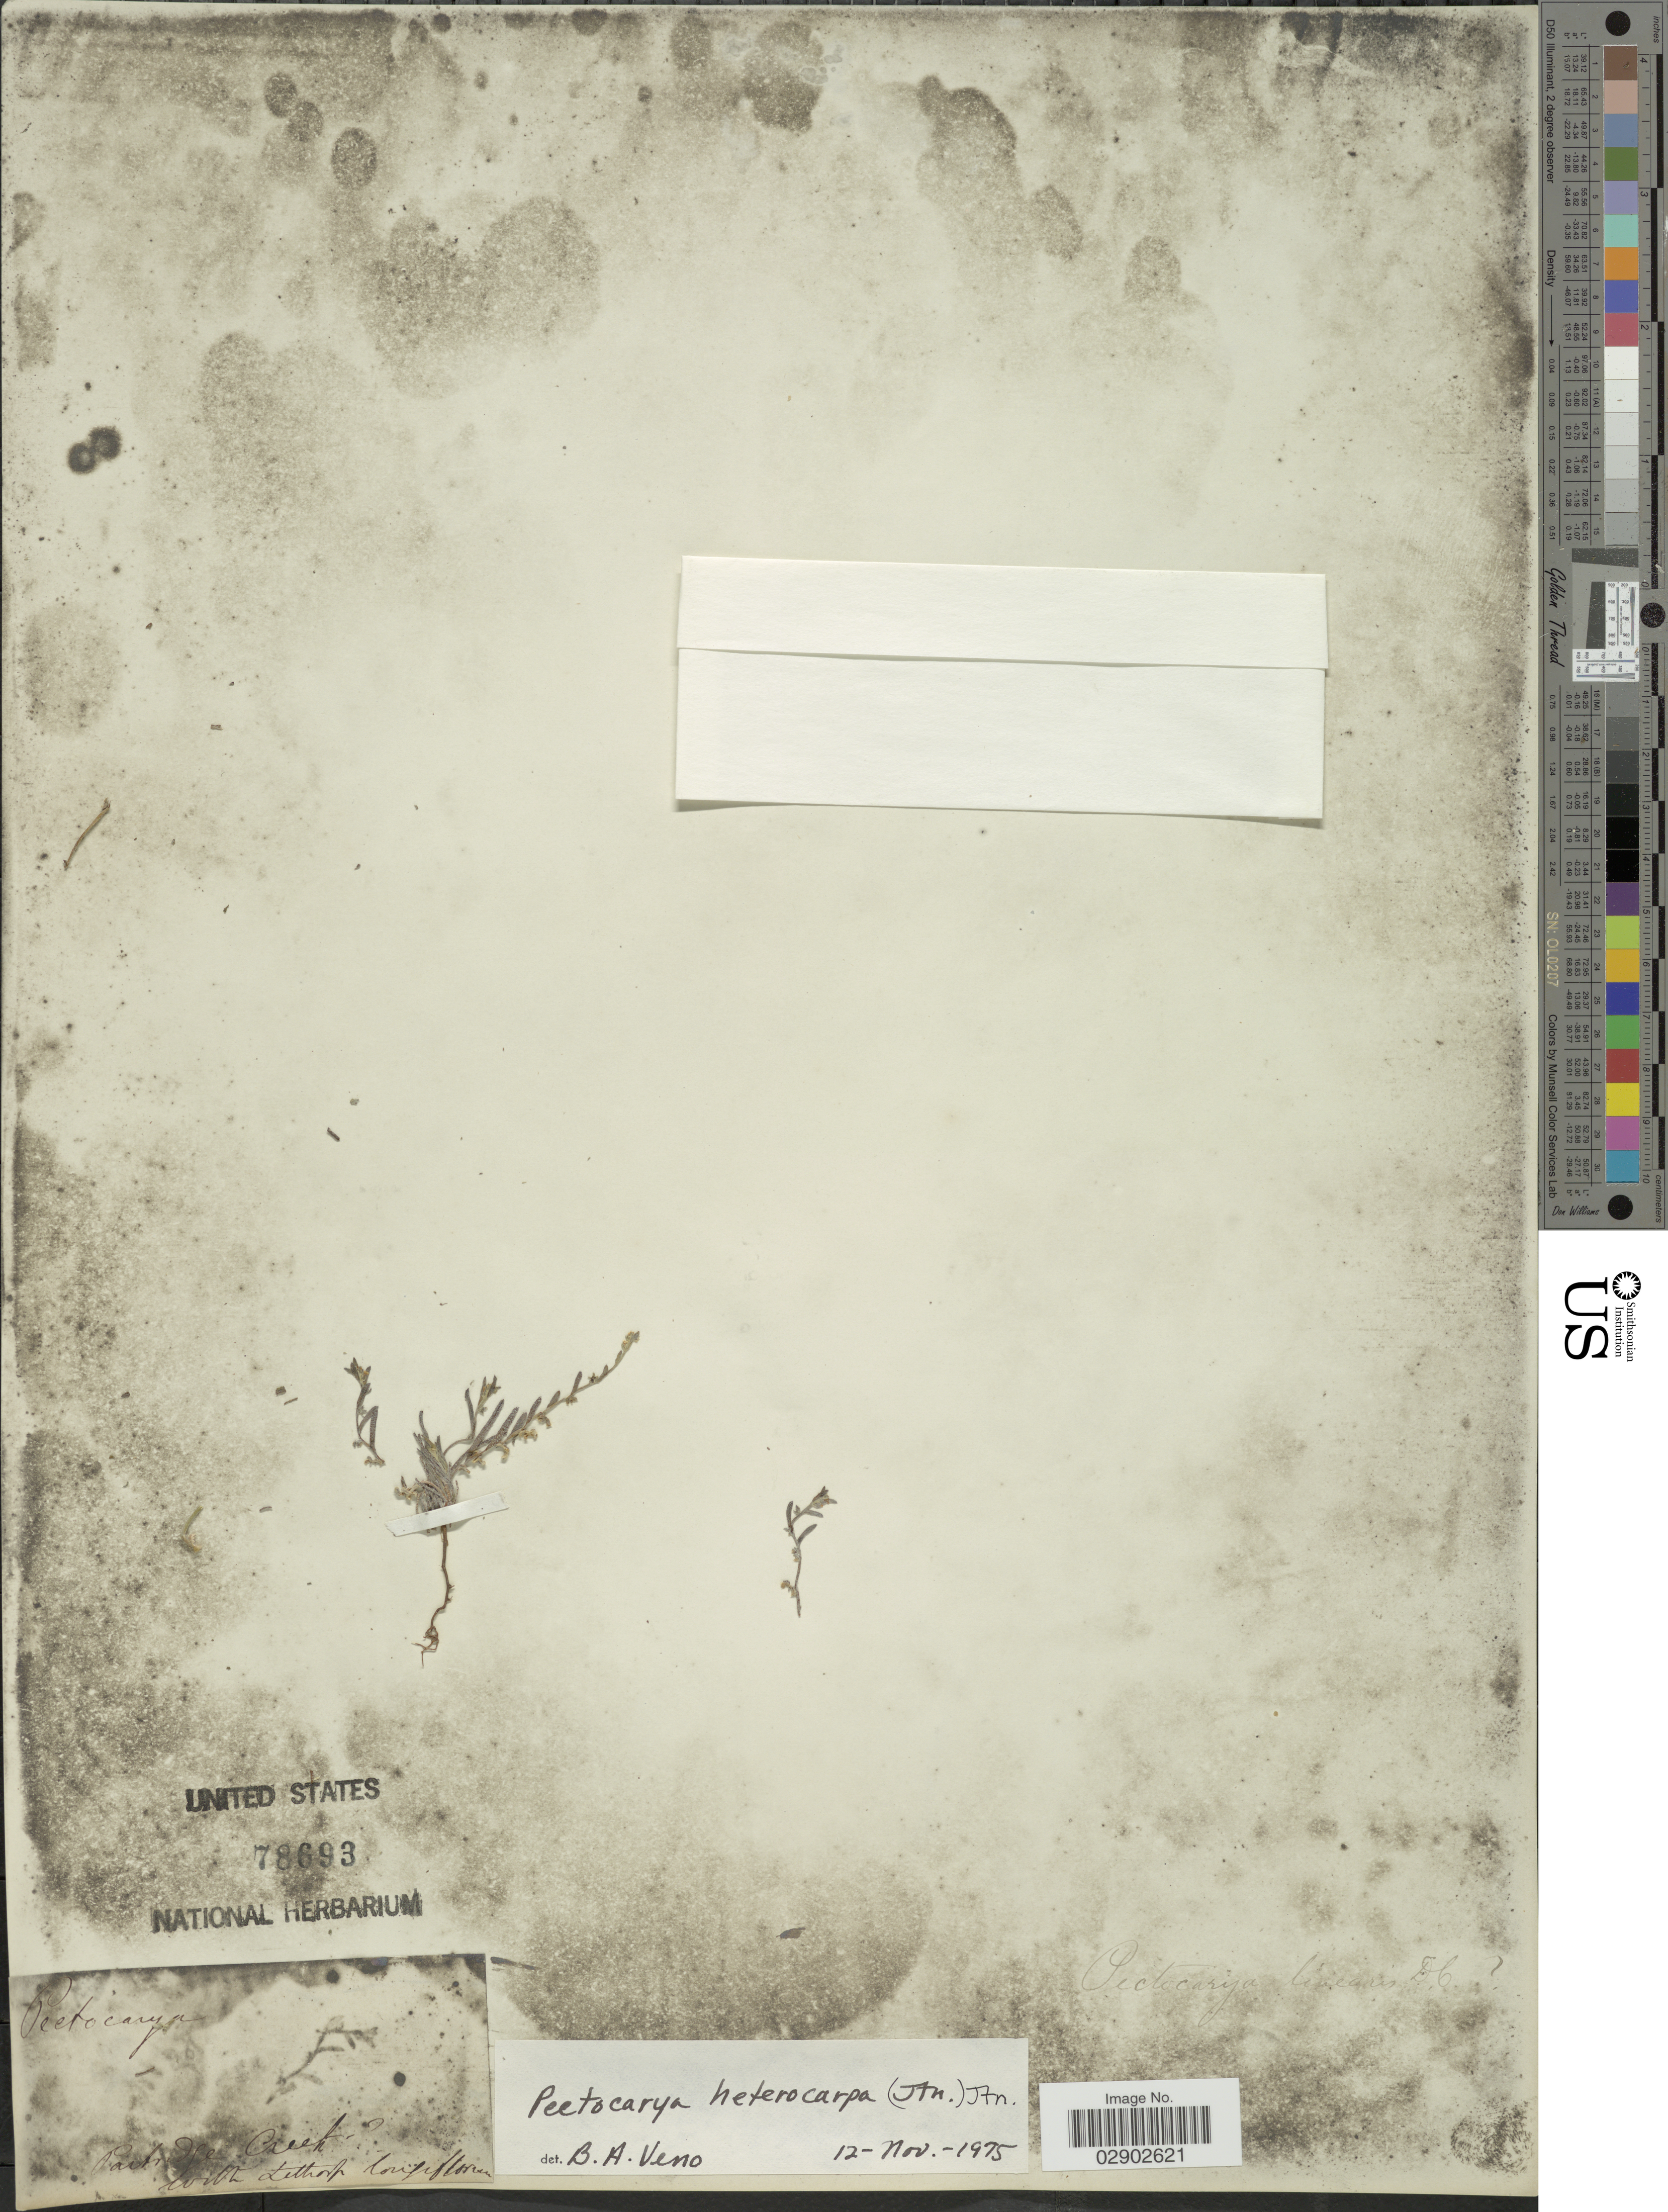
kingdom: Plantae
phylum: Tracheophyta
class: Magnoliopsida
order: Boraginales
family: Boraginaceae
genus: Pectocarya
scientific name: Pectocarya heterocarpa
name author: (I.M. Johnst.) I.M. Johnst.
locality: Partridge Creek.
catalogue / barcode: US 78693